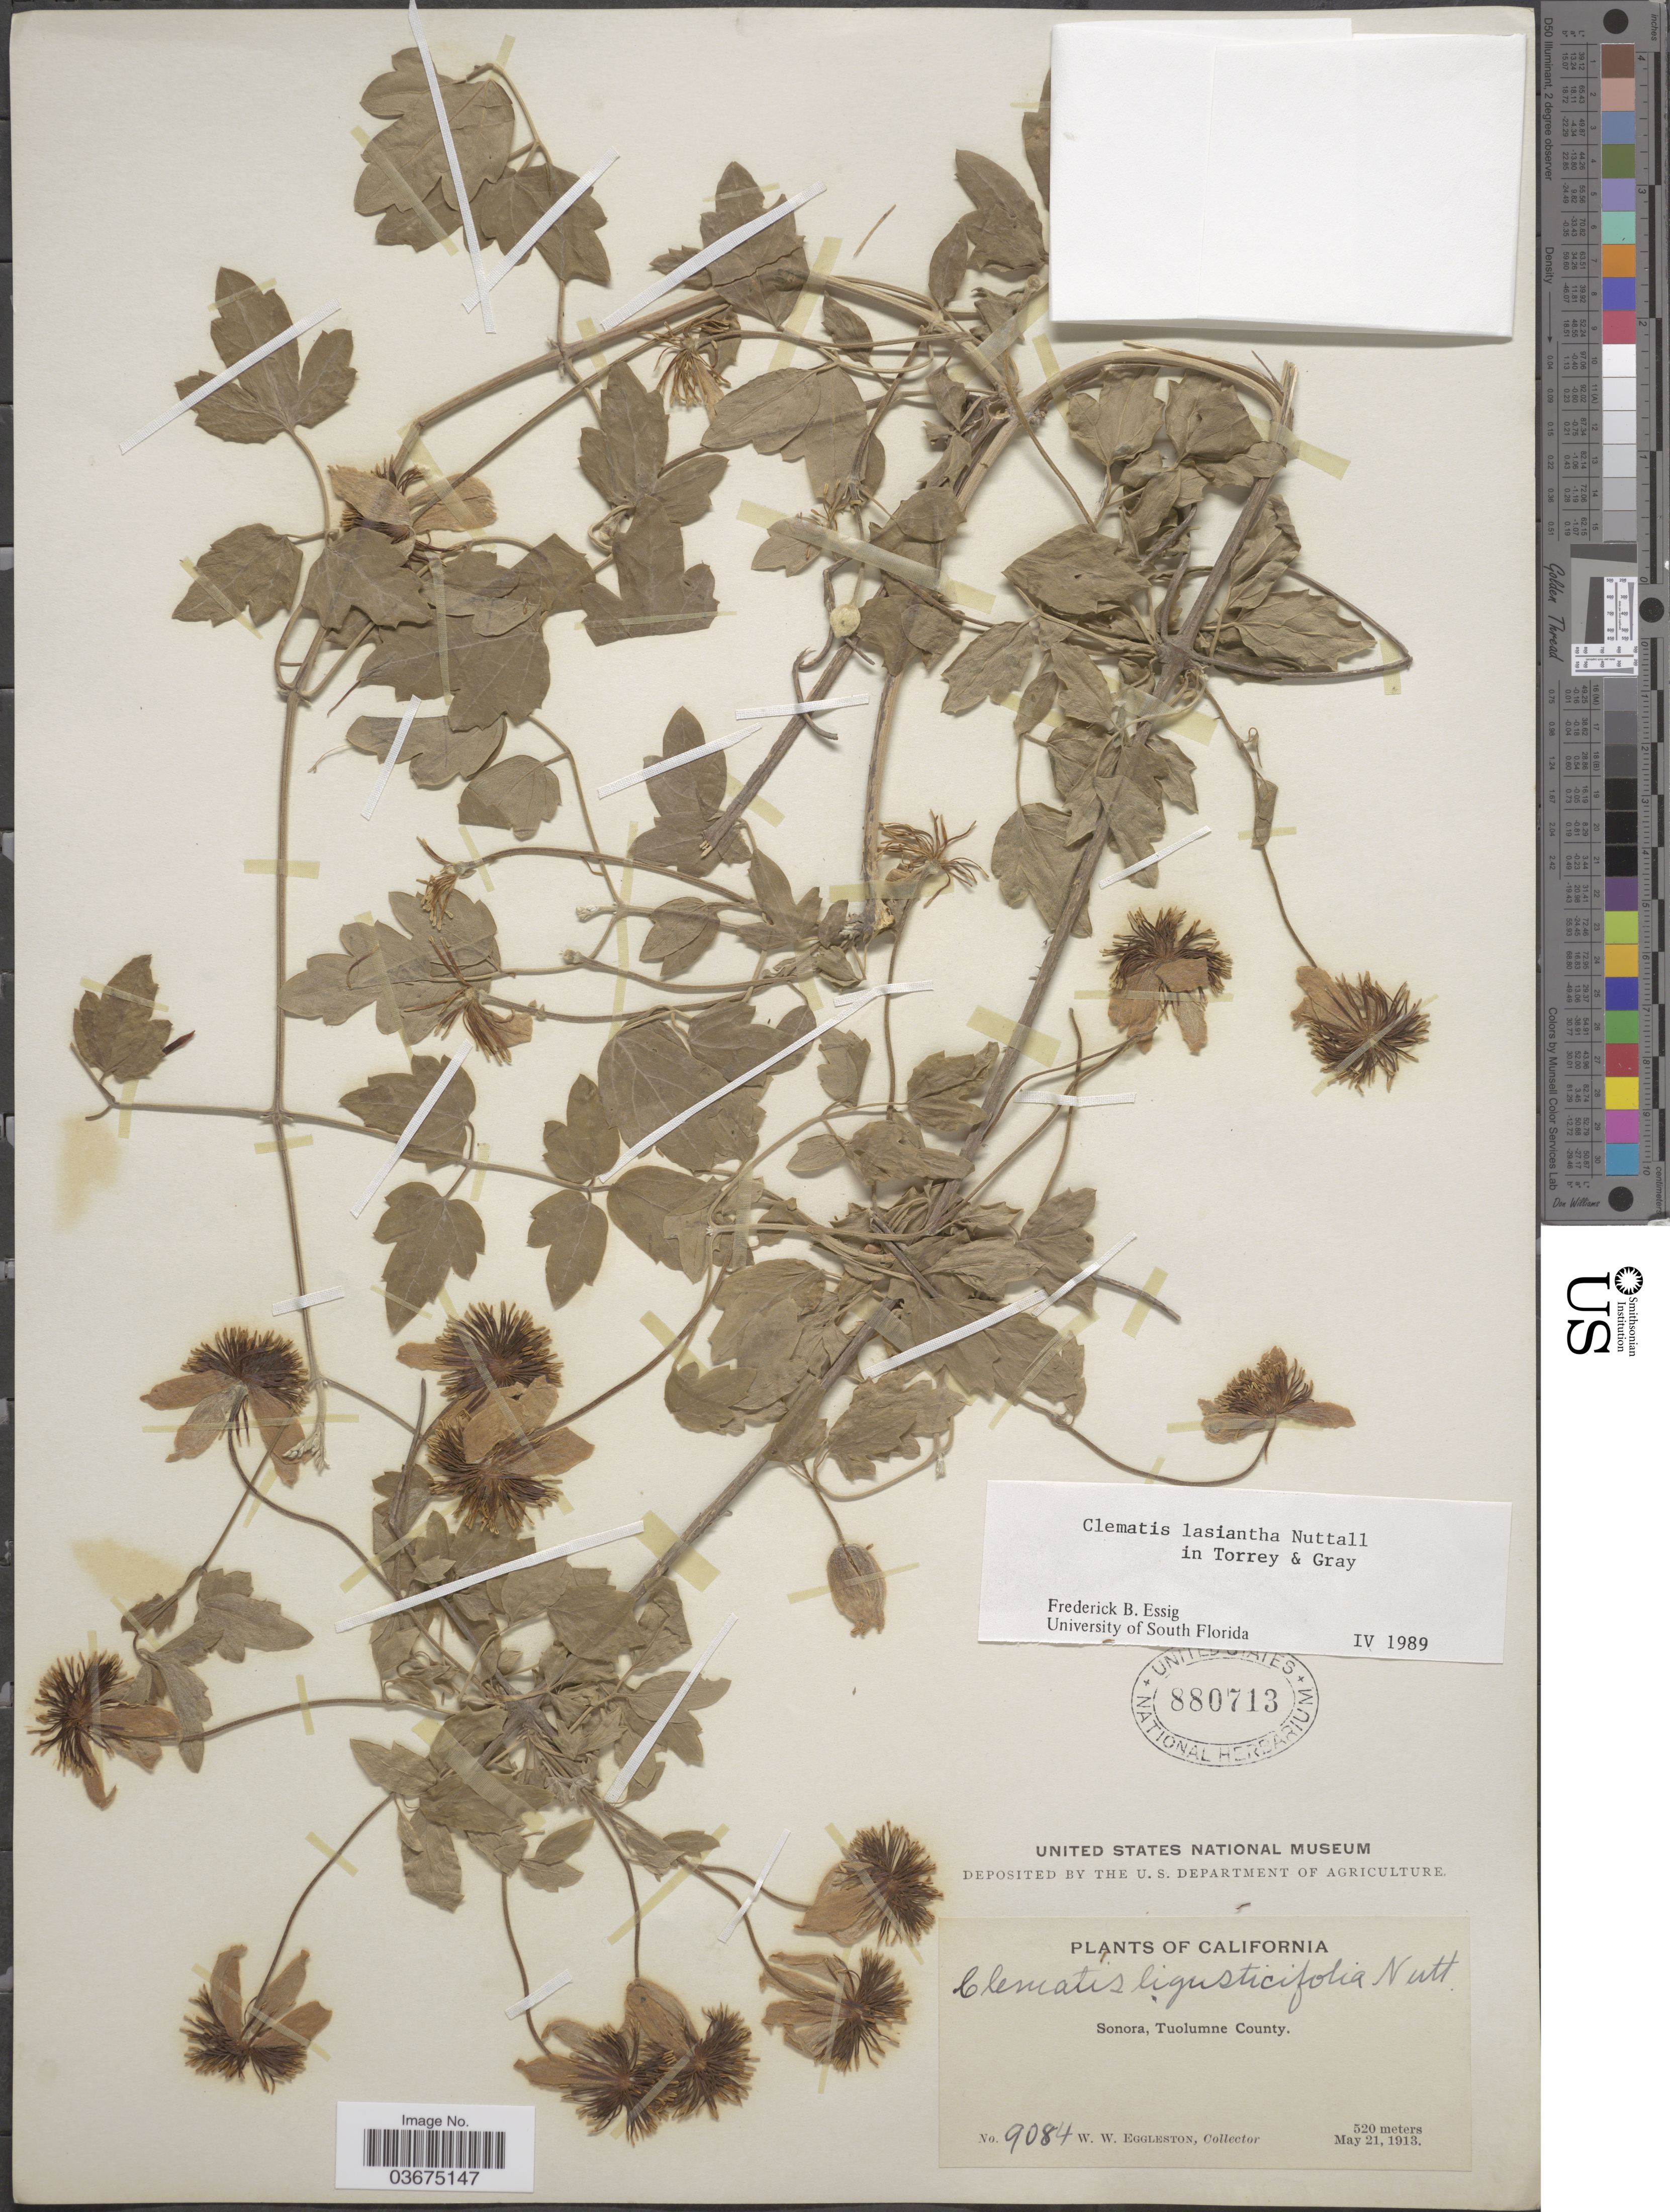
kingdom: Plantae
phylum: Tracheophyta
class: Magnoliopsida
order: Ranunculales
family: Ranunculaceae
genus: Clematis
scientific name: Clematis lasiantha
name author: Nutt.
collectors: W. W. Eggleston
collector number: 9084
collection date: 1913-05-21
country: United States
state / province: California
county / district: Tuolumne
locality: Sonora, Tuolumne County.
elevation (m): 520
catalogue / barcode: US 880713